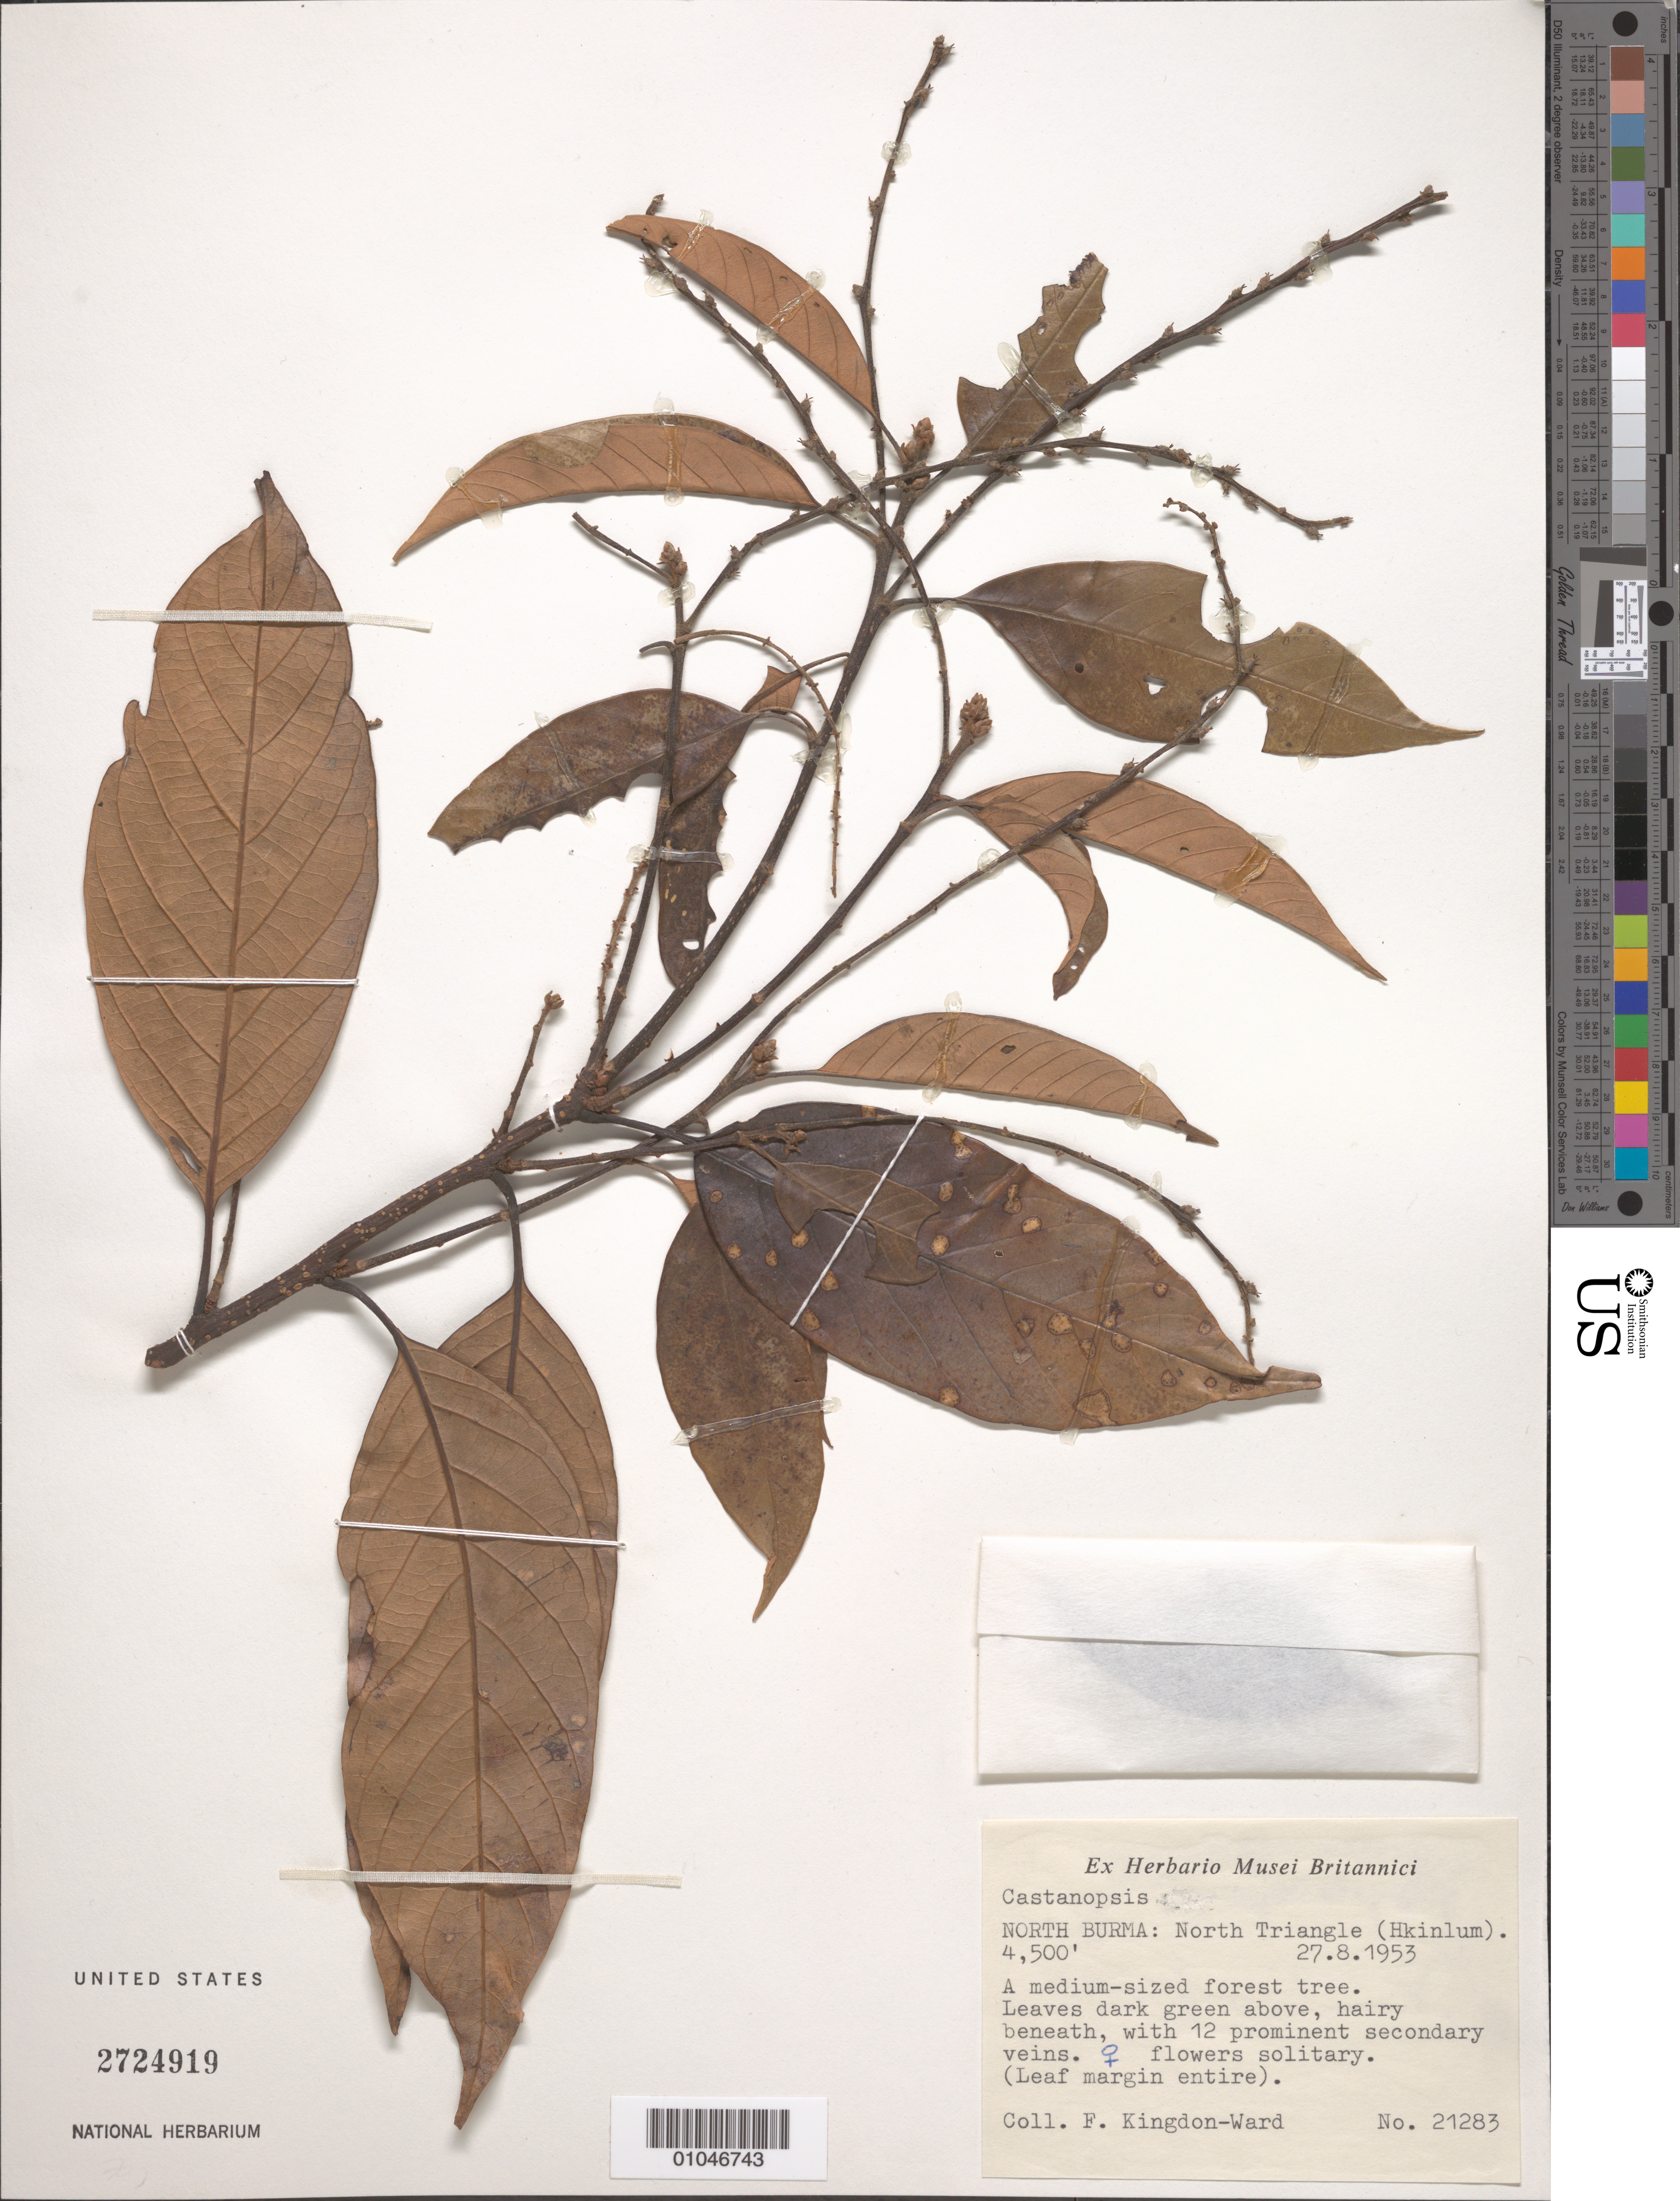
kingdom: Plantae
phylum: Tracheophyta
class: Magnoliopsida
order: Fagales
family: Fagaceae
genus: Castanopsis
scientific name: Castanopsis sp.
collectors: F. Kingdon Ward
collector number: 21283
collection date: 1953-08-27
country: Myanmar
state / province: Kachin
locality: North Triangle (Hkinlum), North Burma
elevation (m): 4500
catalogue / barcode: US 2724919